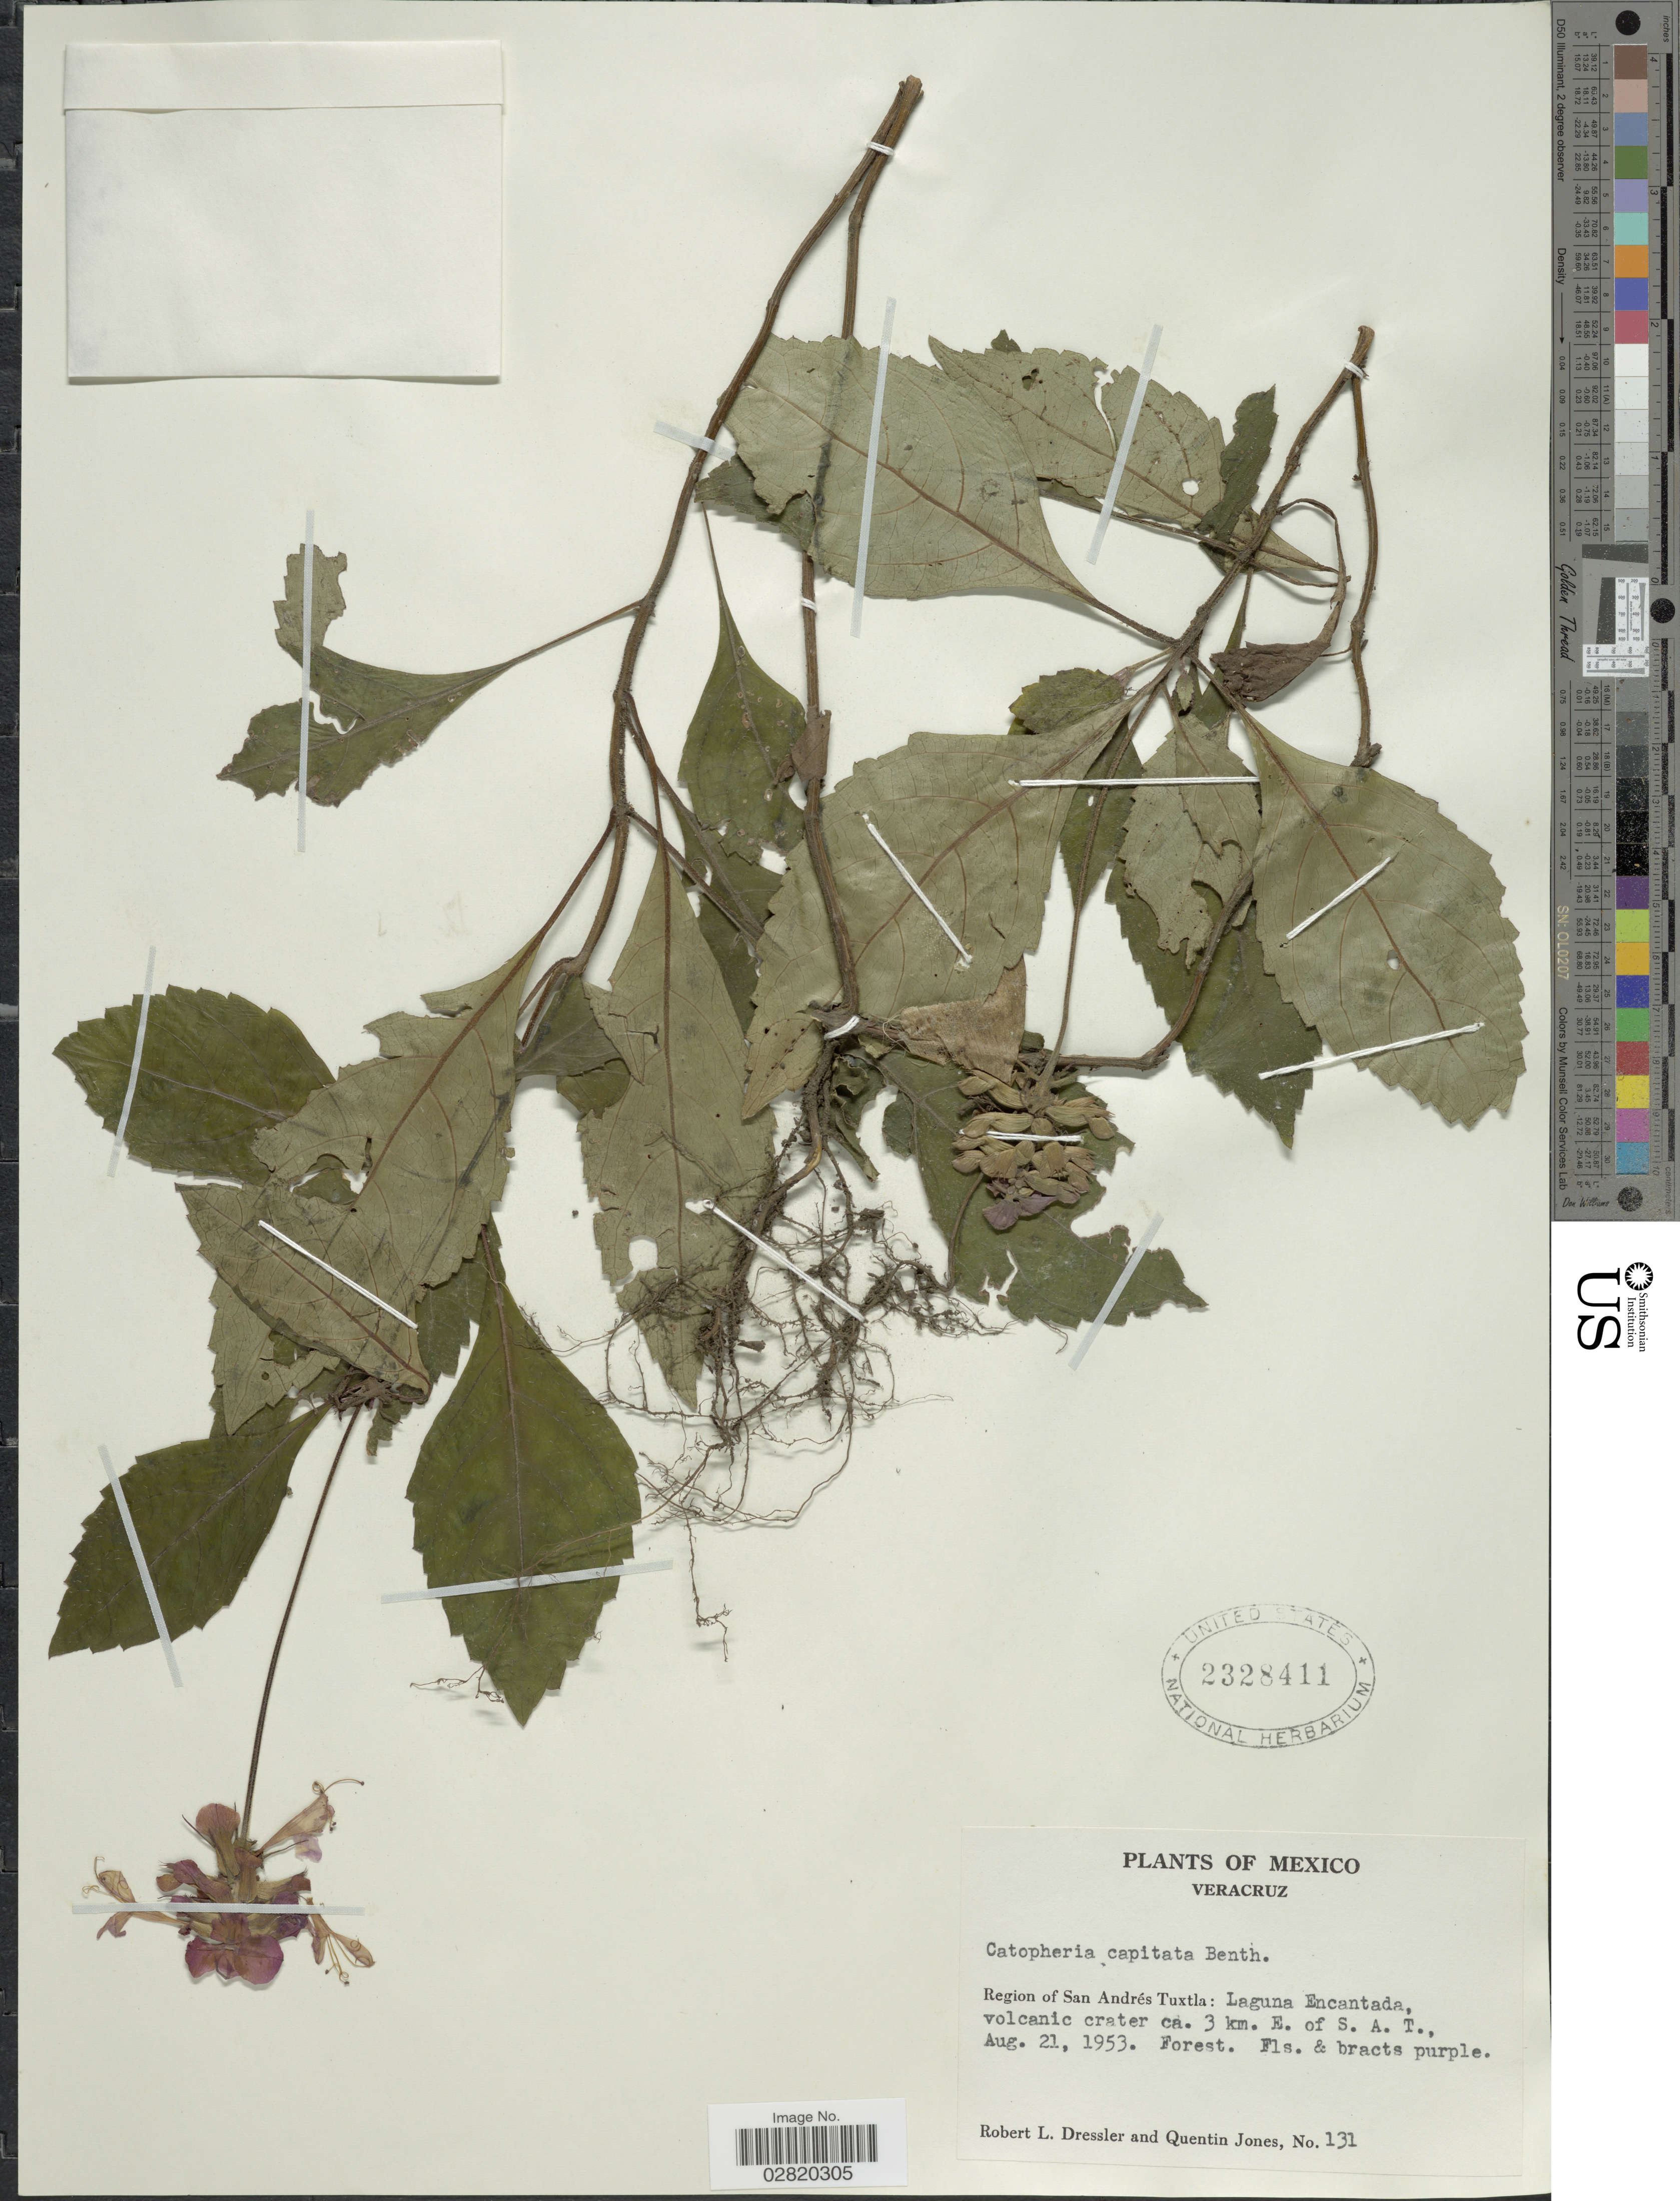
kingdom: Plantae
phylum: Tracheophyta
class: Magnoliopsida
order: Lamiales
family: Lamiaceae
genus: Catoferia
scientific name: Catoferia capitata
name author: Benth.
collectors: R. Dressler & Q. Jones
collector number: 131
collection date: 1953-08-21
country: Mexico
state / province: Veracruz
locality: Veracruz. Region of San Andrés Tuxtla: Laguna Encantada, volcanic crater ca. 3 km. E. of S.A.T.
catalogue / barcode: US 2328411